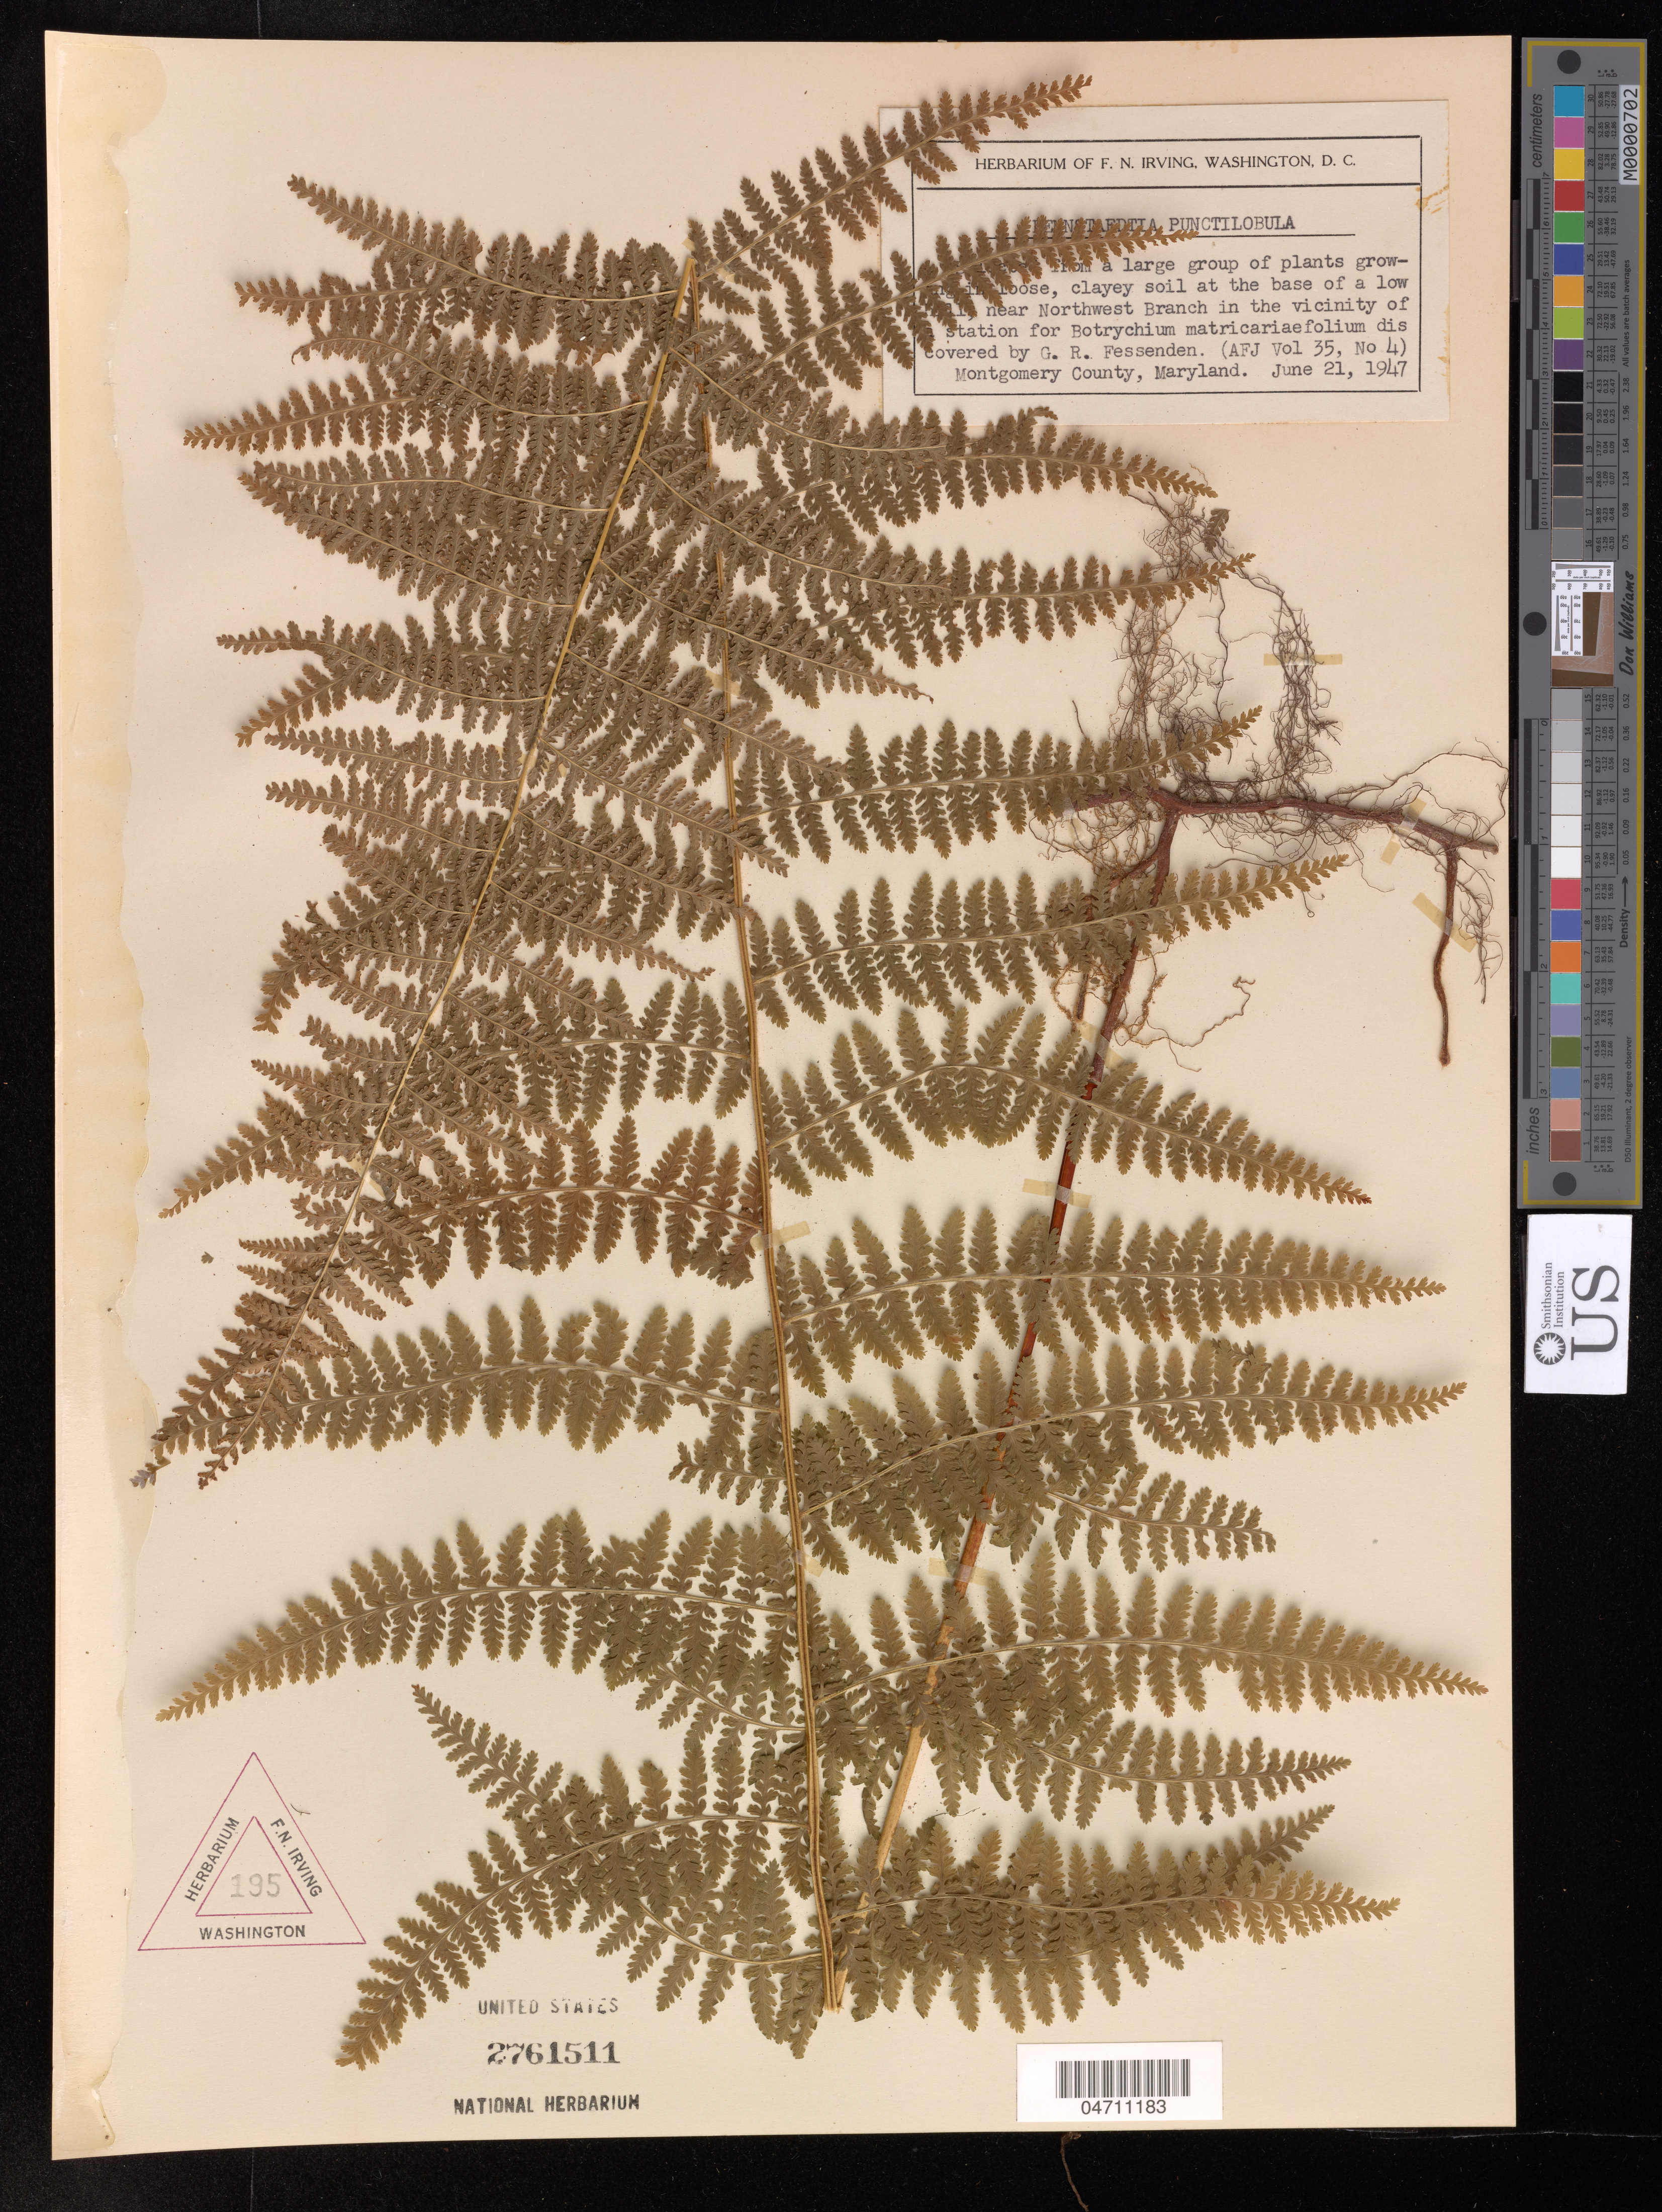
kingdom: Plantae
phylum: Tracheophyta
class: Polypodiopsida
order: Polypodiales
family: Dennstaedtiaceae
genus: Dennstaedtia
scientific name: Dennstaedtia punctilobula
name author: (Michx.) T. Moore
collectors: ex herb. Irving Washington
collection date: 1947-06-21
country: United States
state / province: Maryland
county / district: Montgomery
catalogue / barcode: US 2761511